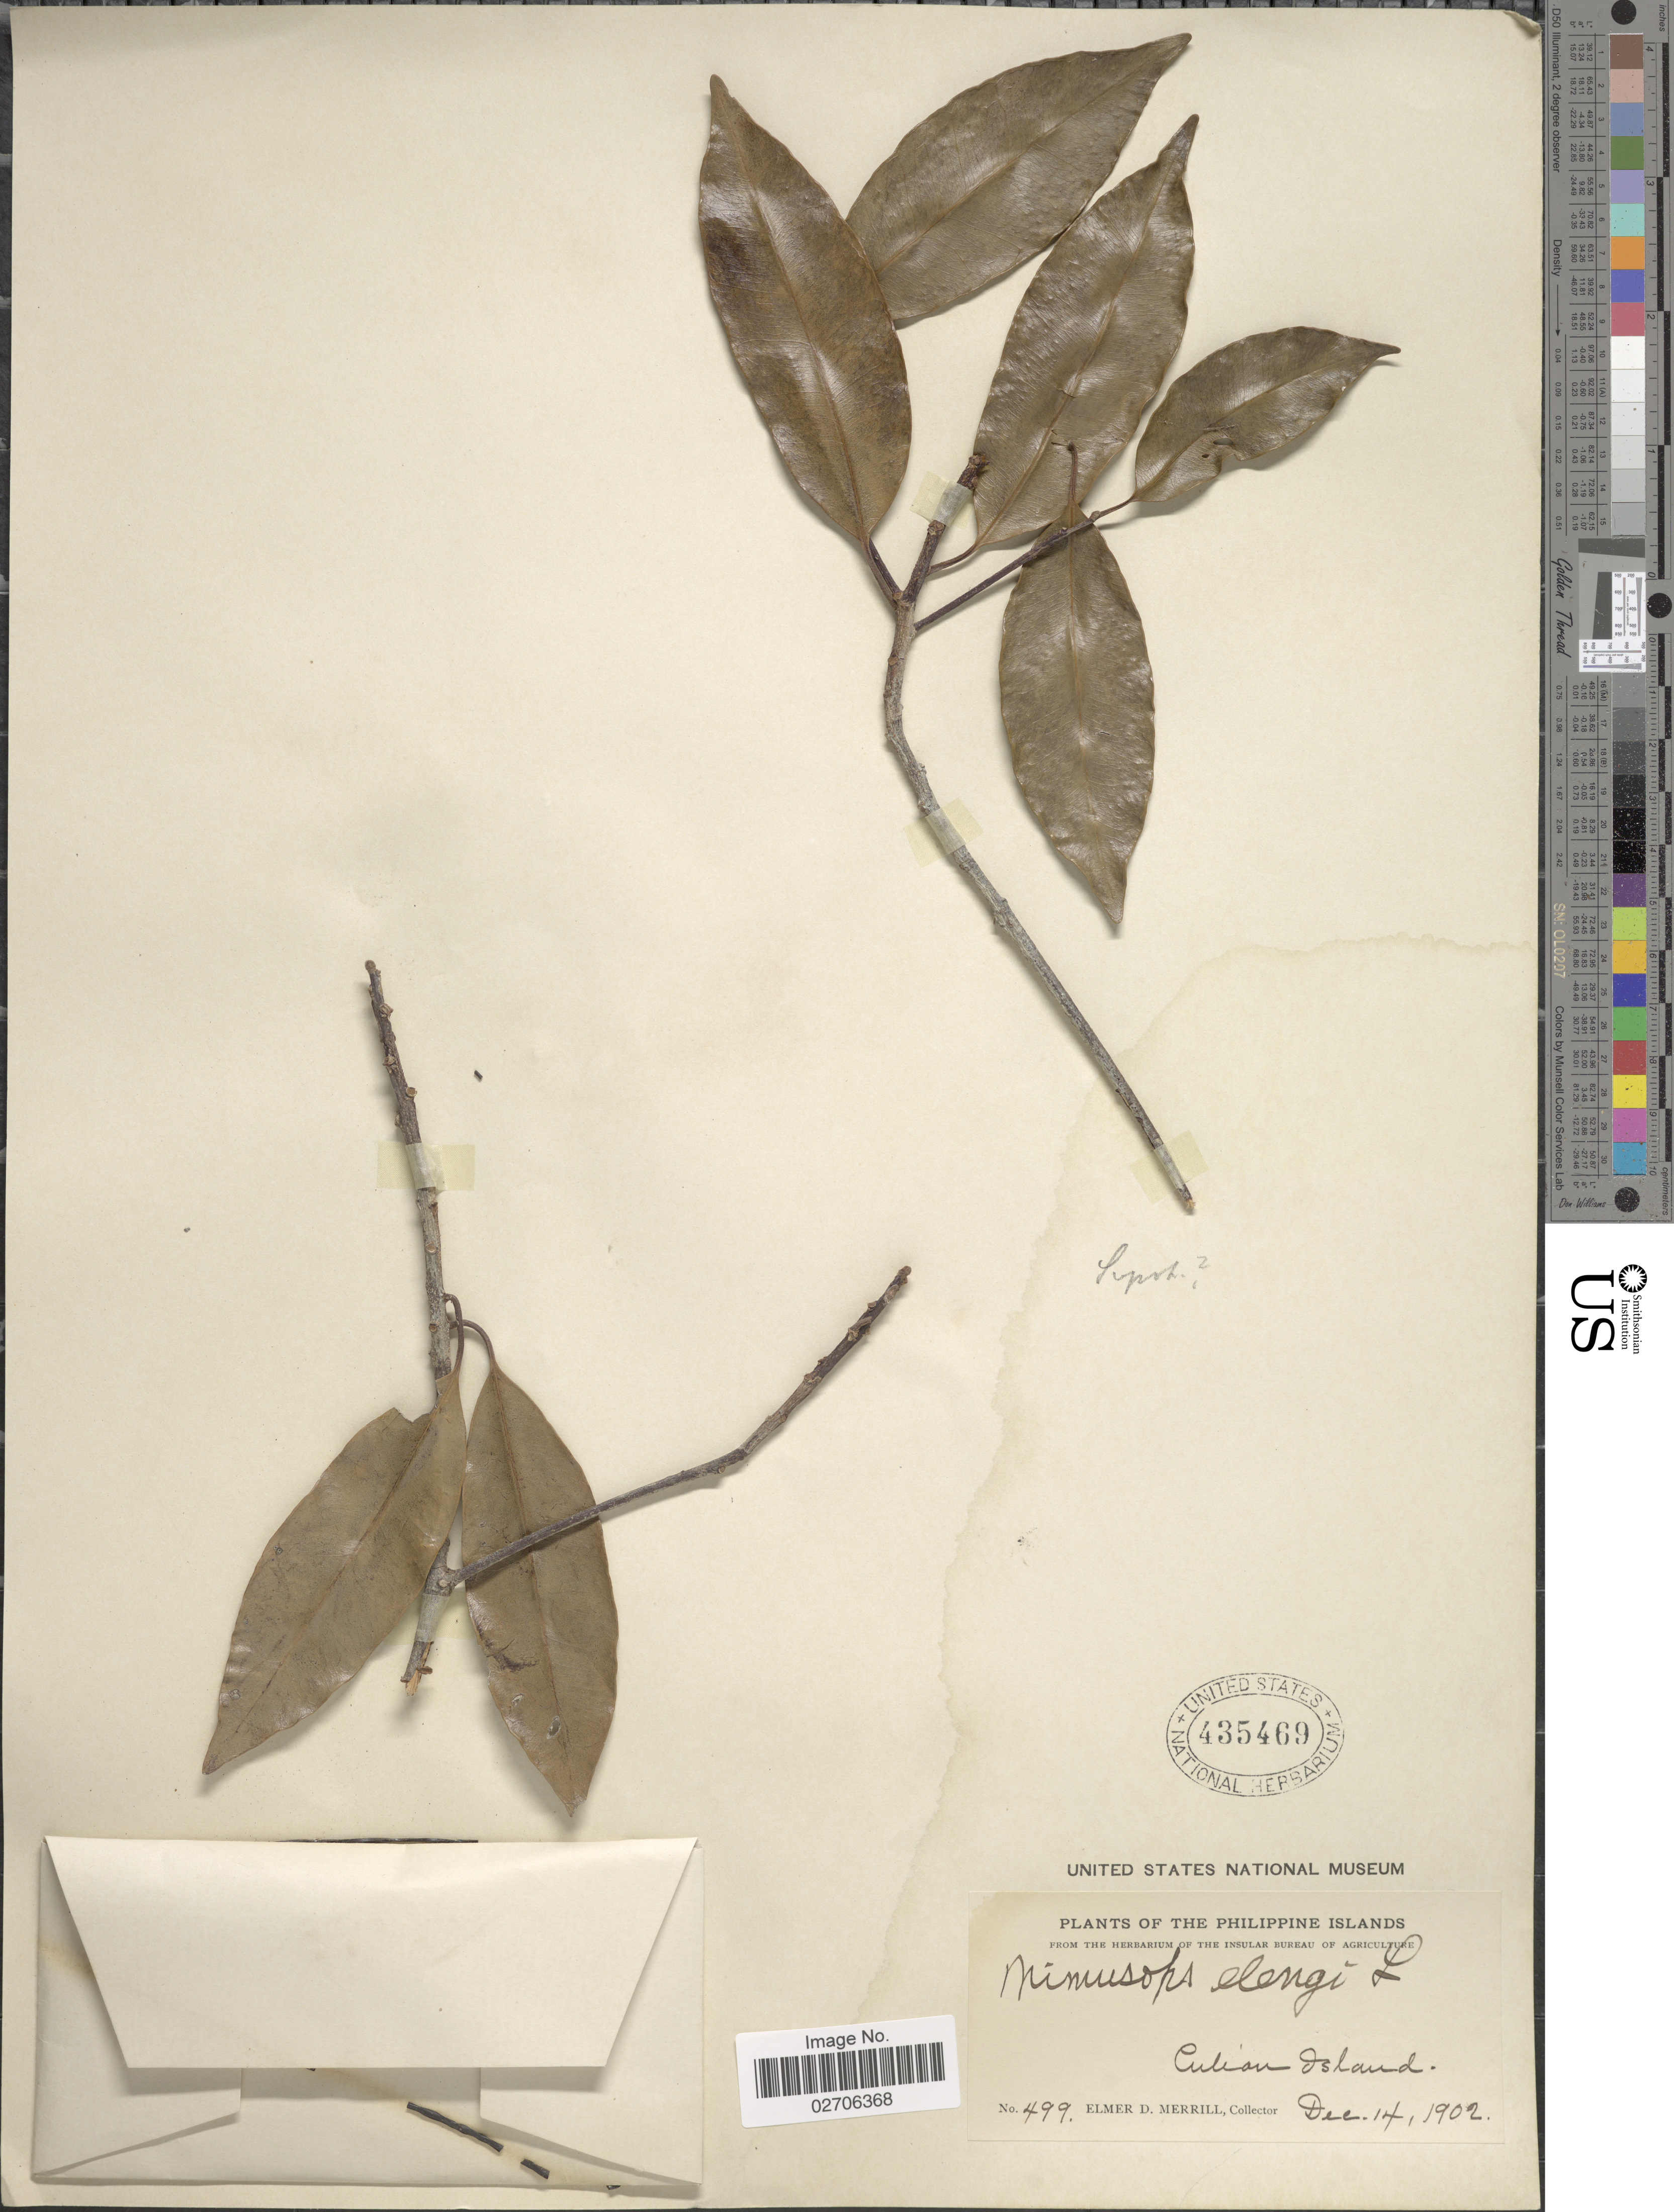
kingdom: Plantae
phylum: Tracheophyta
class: Magnoliopsida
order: Ericales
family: Sapotaceae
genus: Mimusops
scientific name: Mimusops djave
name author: Engl.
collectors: E. D. Merrill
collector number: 499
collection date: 1902-12-14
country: Philippines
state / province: Mimaropa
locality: Culion Island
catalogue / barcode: US 435469